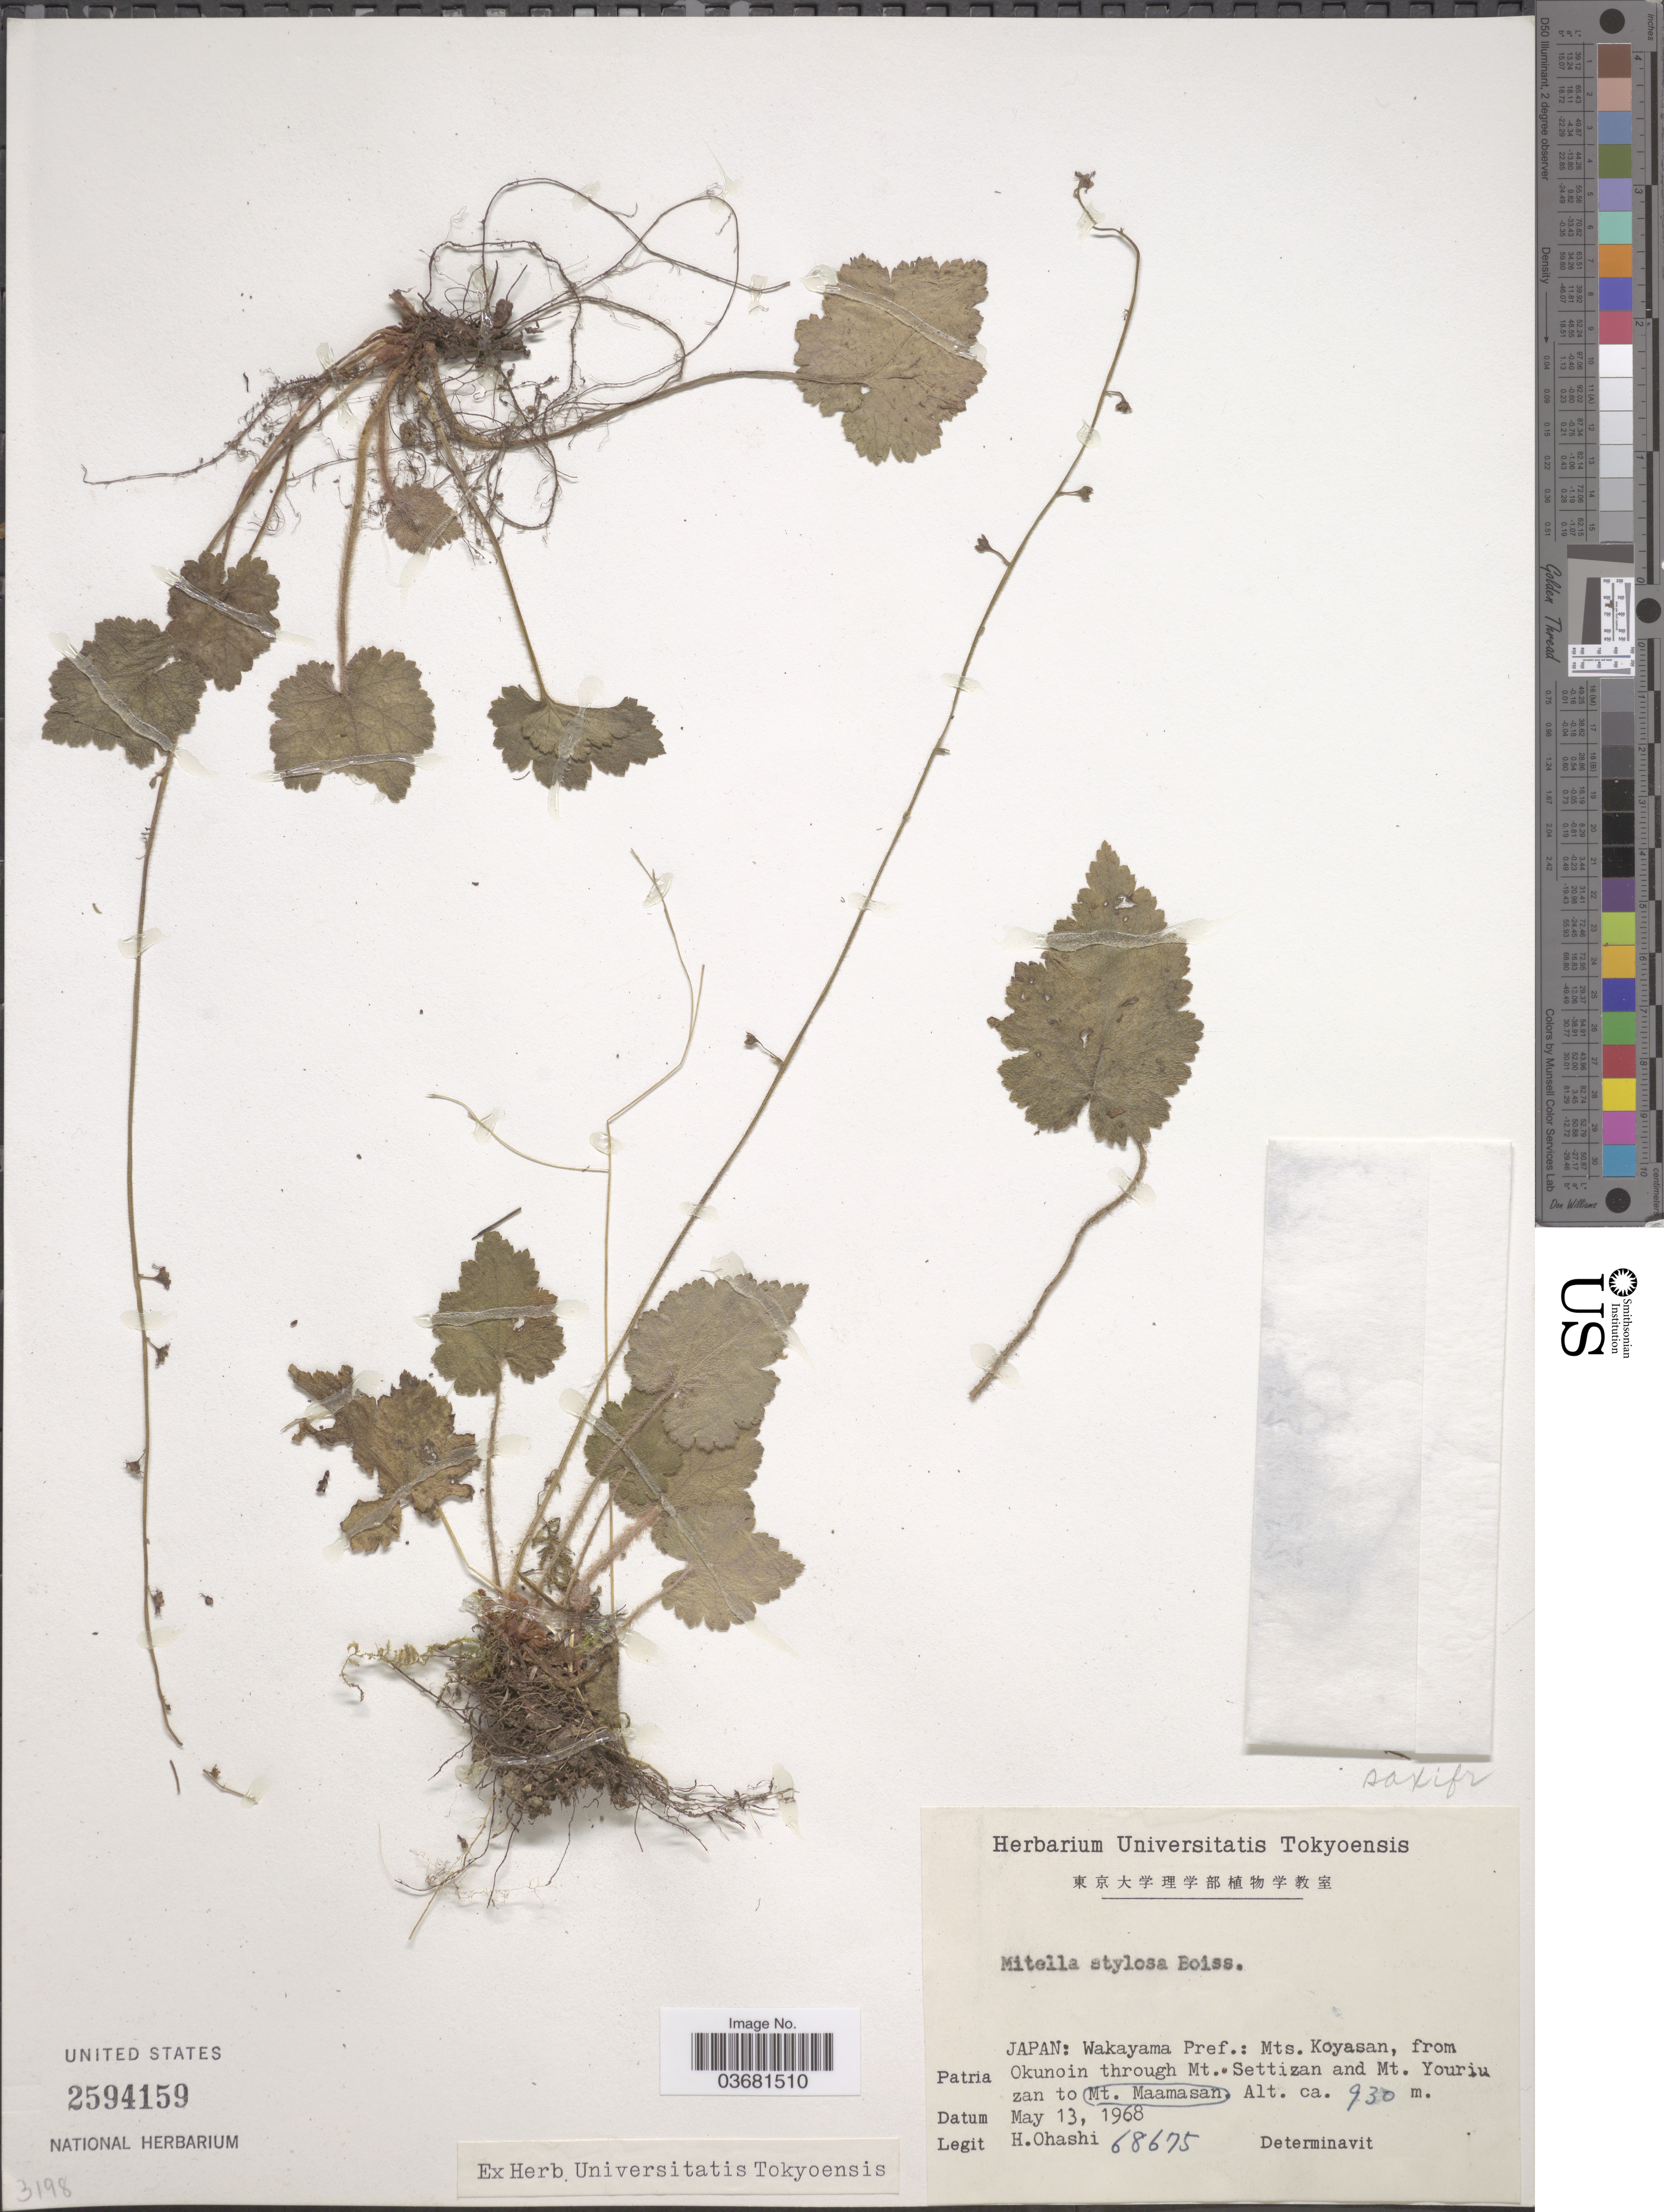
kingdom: Plantae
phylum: Tracheophyta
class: Magnoliopsida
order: Saxifragales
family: Saxifragaceae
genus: Mitella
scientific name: Mitella stylosa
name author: Boissieu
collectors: H. Ohashi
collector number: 68675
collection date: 1968-05-13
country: Japan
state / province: Wakayama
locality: Wakayama Pref.: Mts. Koyasan, from Okunoin through Mt. Settizan and Mt. Youriuzan to Mt. Maamasan.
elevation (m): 930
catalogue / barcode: US 2594159